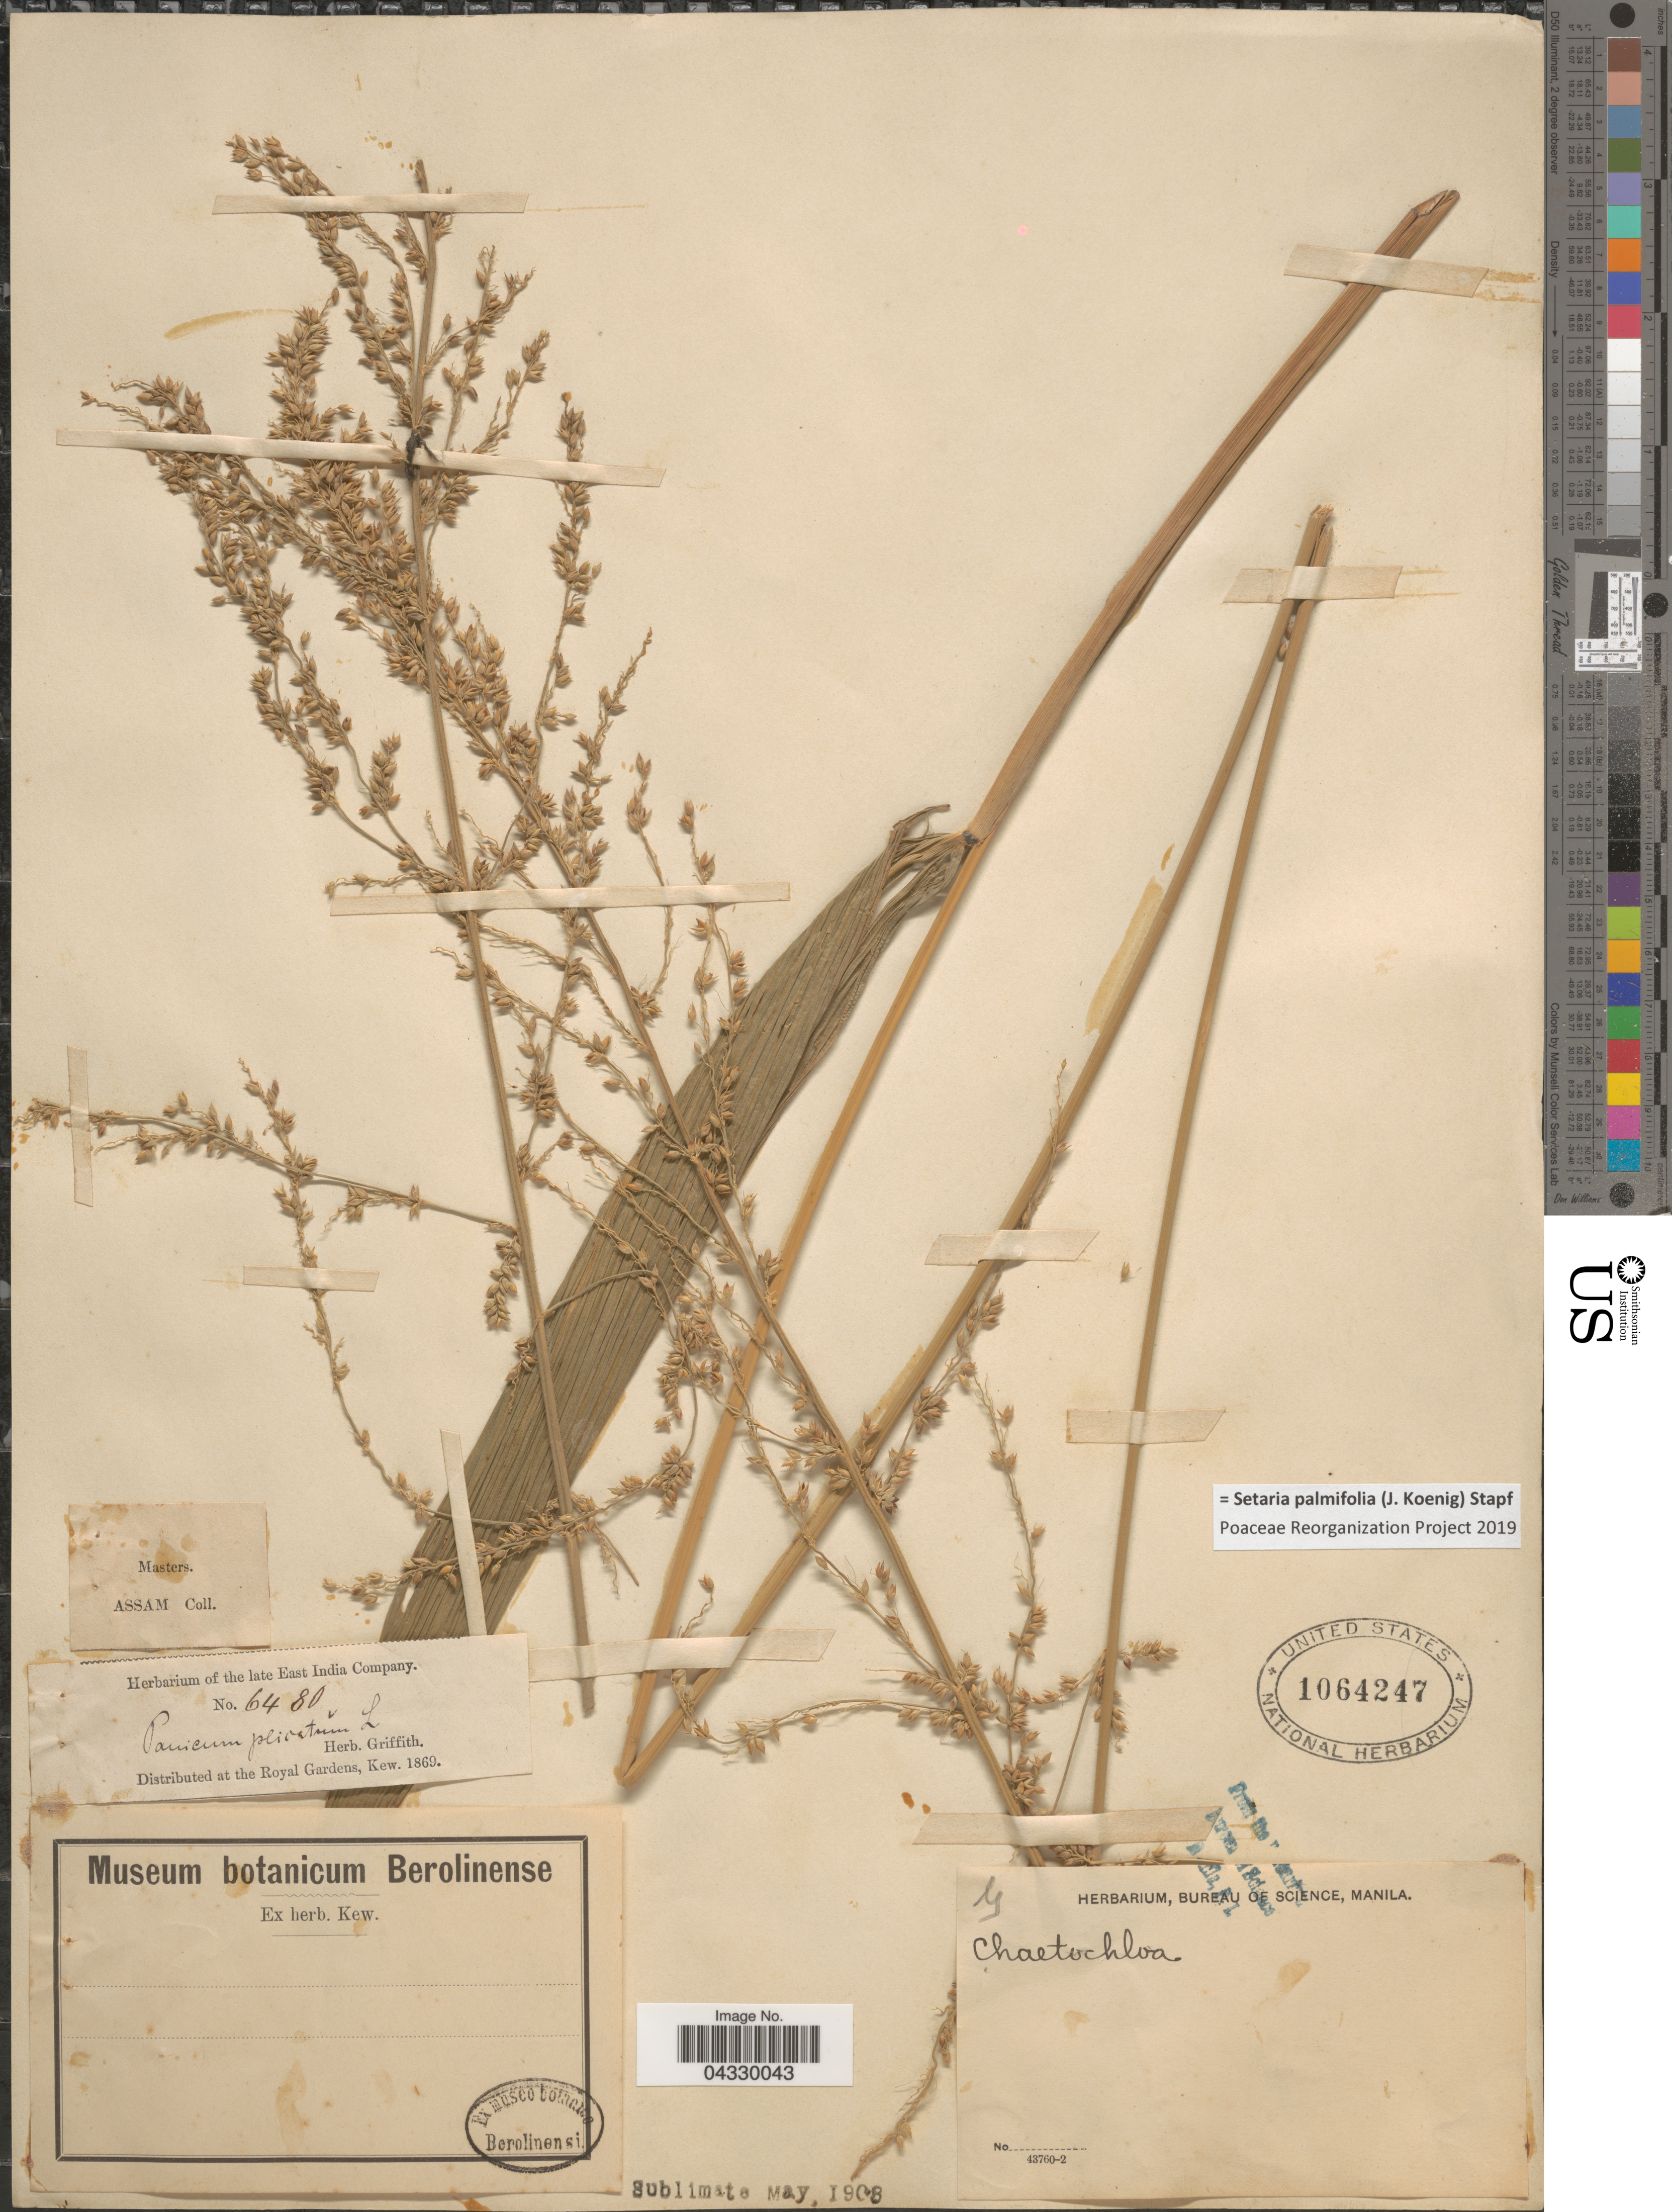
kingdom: Plantae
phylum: Tracheophyta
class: Liliopsida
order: Poales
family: Poaceae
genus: Setaria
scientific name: Setaria palmifolia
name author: (J. Koenig) Stapf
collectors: ex herb. Griffith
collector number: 6480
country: India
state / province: Assam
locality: Masters [unsure placement]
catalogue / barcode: US 1064247